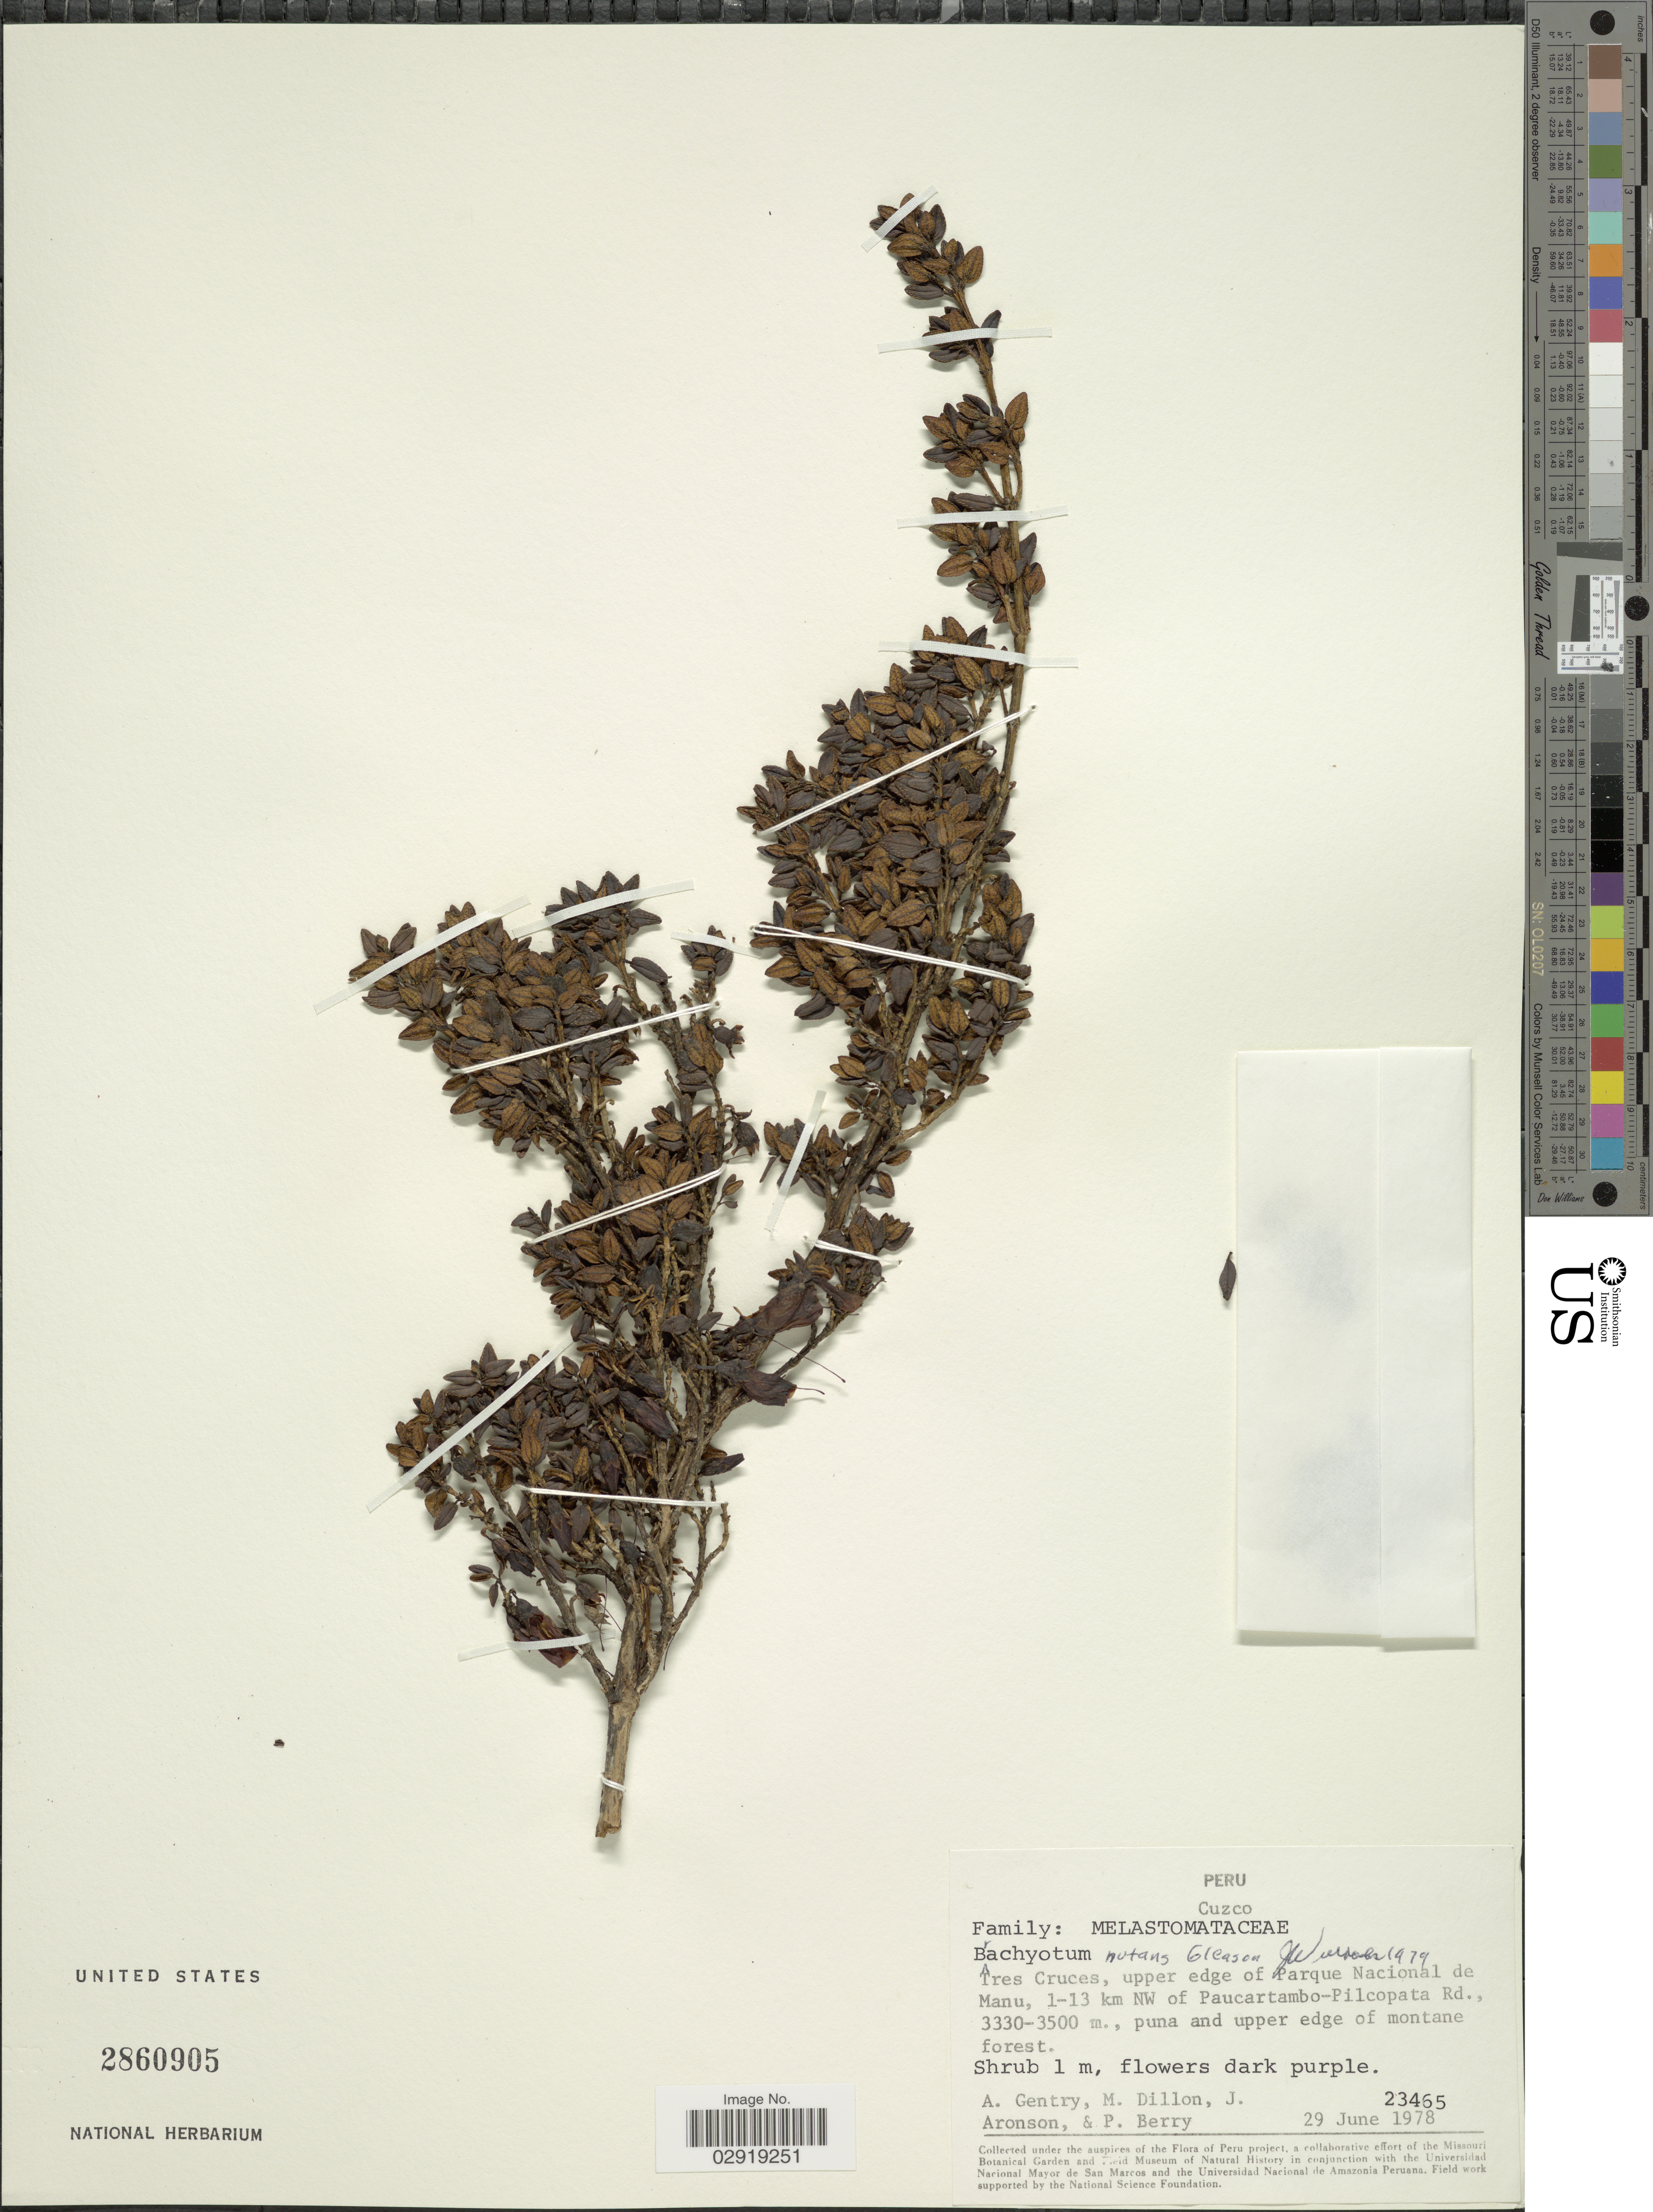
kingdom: Plantae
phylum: Tracheophyta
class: Magnoliopsida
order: Myrtales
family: Melastomataceae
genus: Brachyotum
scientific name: Brachyotum nutans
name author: Gleason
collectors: A. H. Gentry, M. O. Dillon, J. Aronson & P. Berry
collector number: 23465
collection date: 1978-06-29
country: Peru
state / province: Cusco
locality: Tres Cruces, upper edge of Parque Nacional de Manu, 1-13 km NW of Paucartambo-Pilcopata Rd., puna and upper edge of montane forest.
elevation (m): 3330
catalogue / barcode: US 2860905